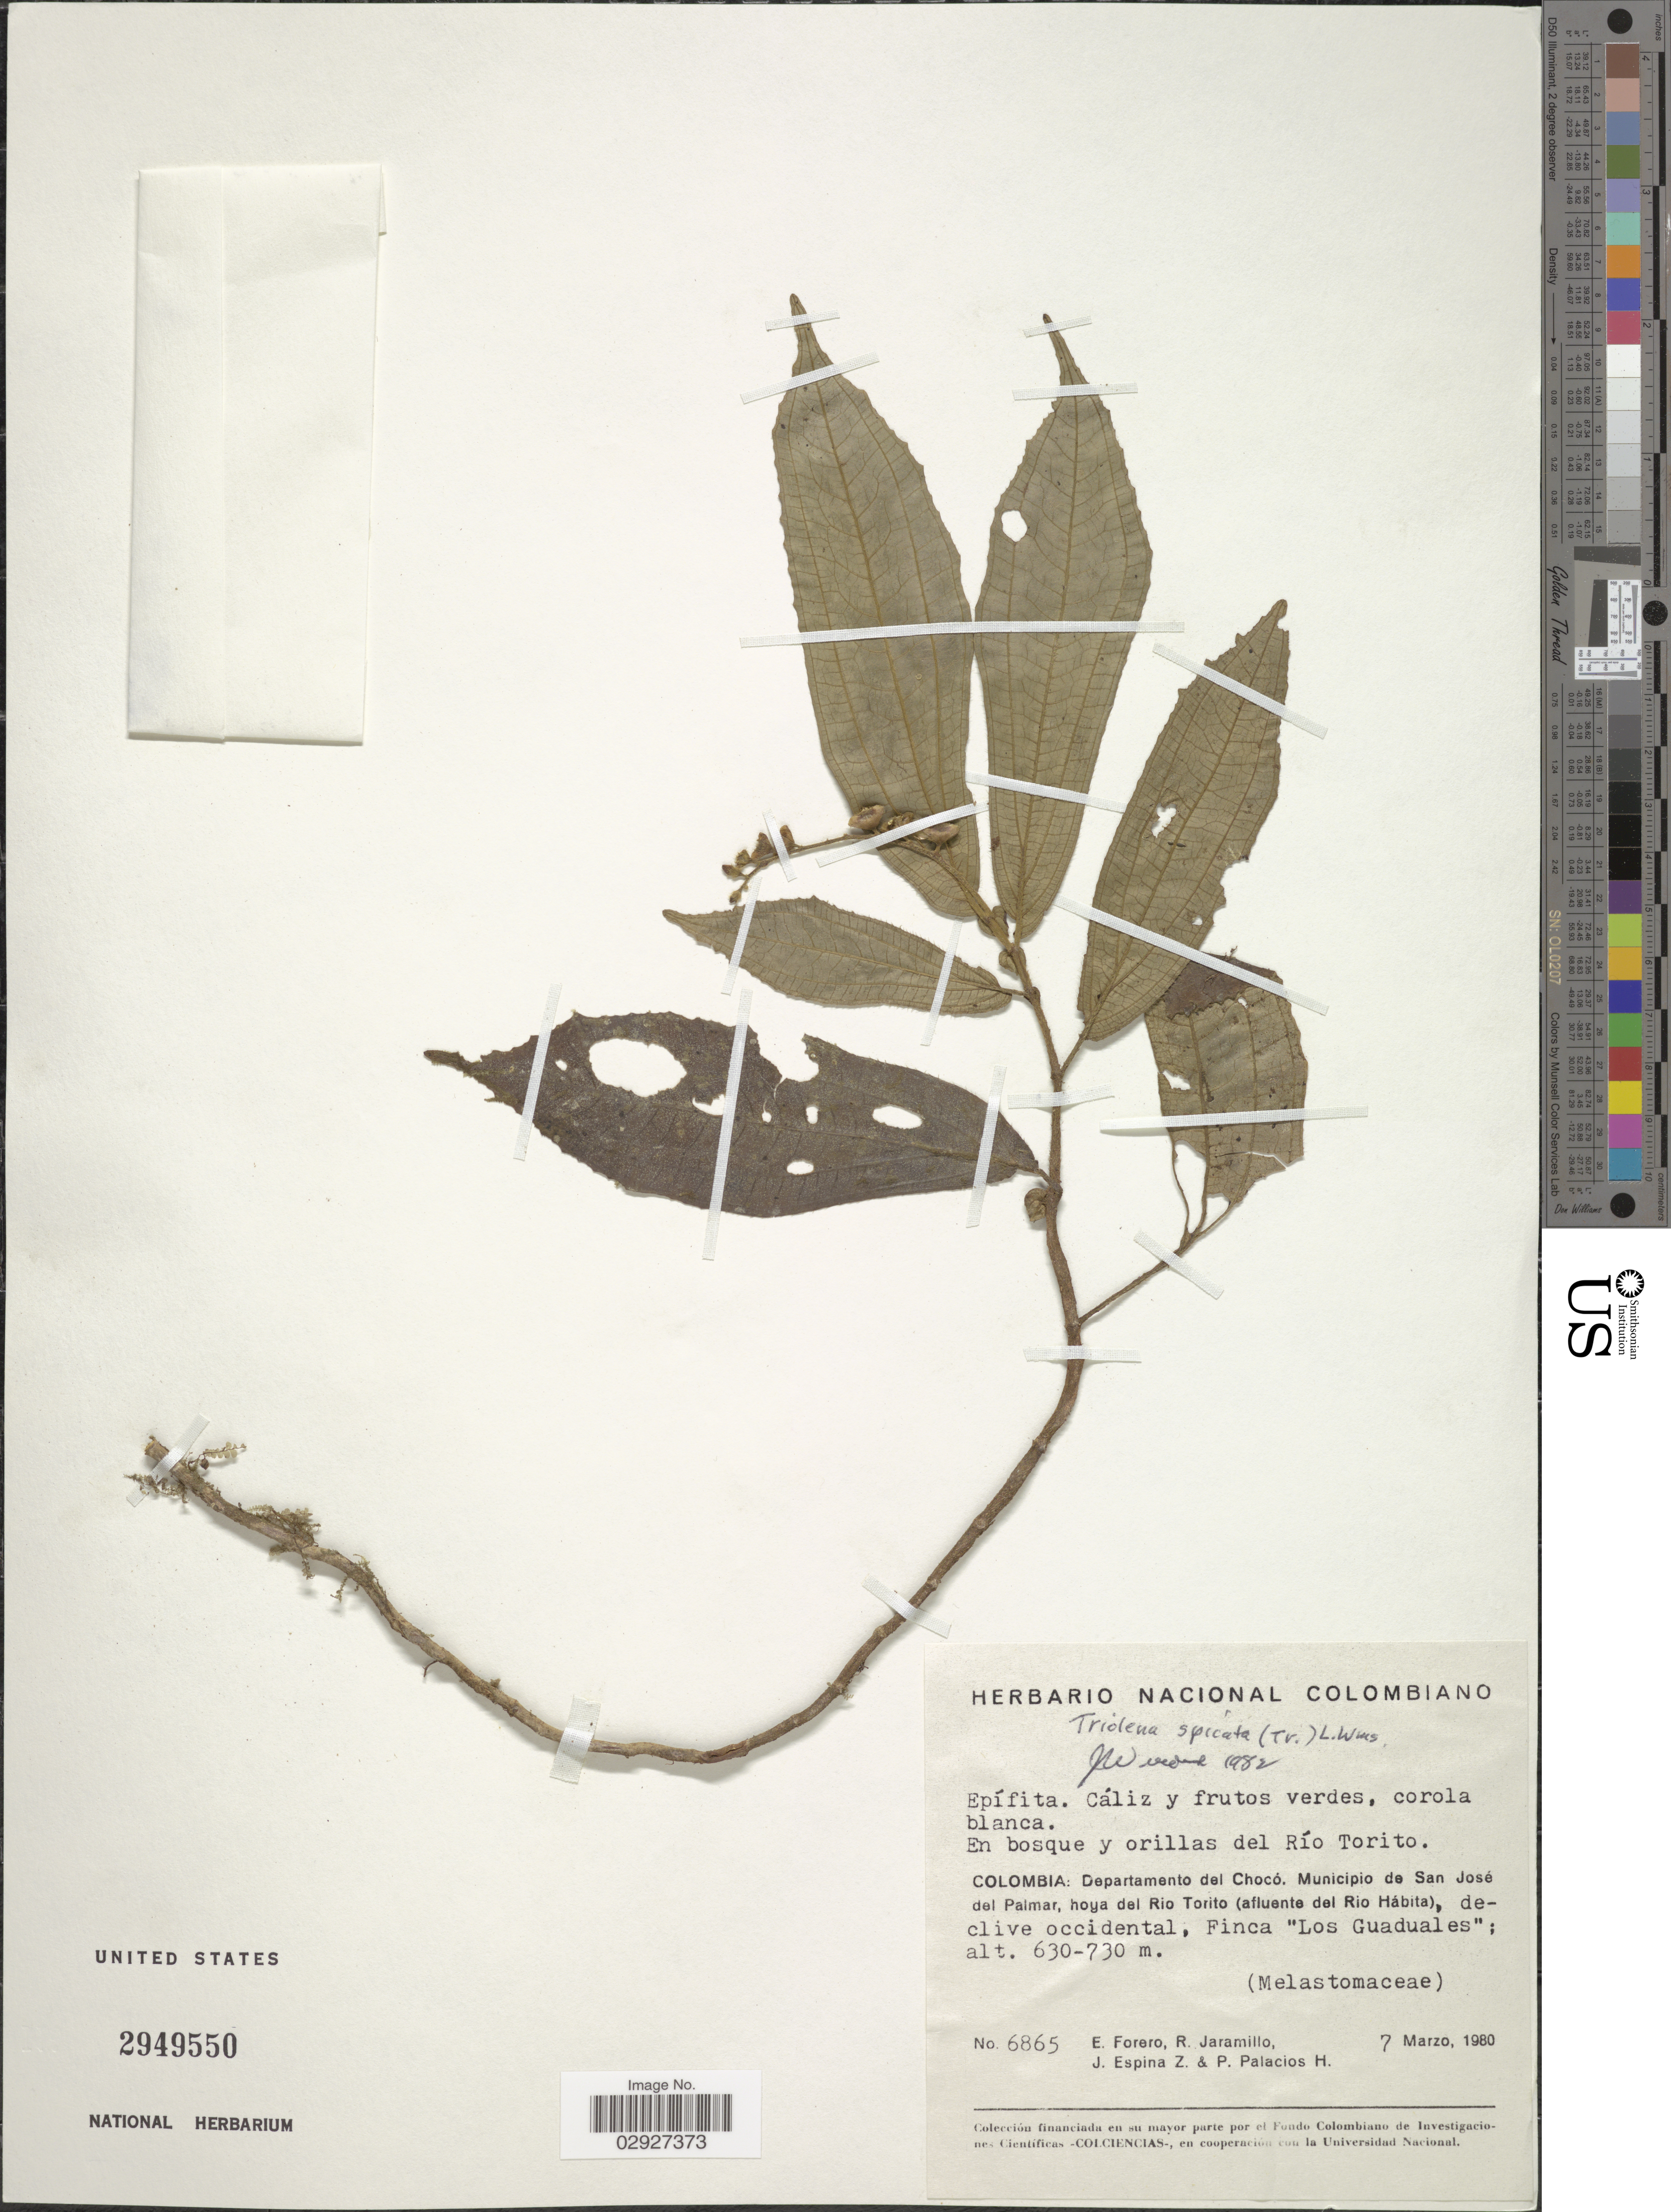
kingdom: Plantae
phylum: Tracheophyta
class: Magnoliopsida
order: Myrtales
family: Melastomataceae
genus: Triolena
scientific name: Triolena spicata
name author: (Triana) L.O. Williams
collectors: E. Forero, R. Jaramillo, J. Espina Z. & P. Palacios H.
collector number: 6865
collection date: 1980-03-07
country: Colombia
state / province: Chocó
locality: Departamento del Chocó, Municipio de San José del Palmar, hoya del Rio Torito (afluente del Rio Hábita), declive occidental, Finca "Los Guaduales".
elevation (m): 630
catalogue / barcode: US 2949550